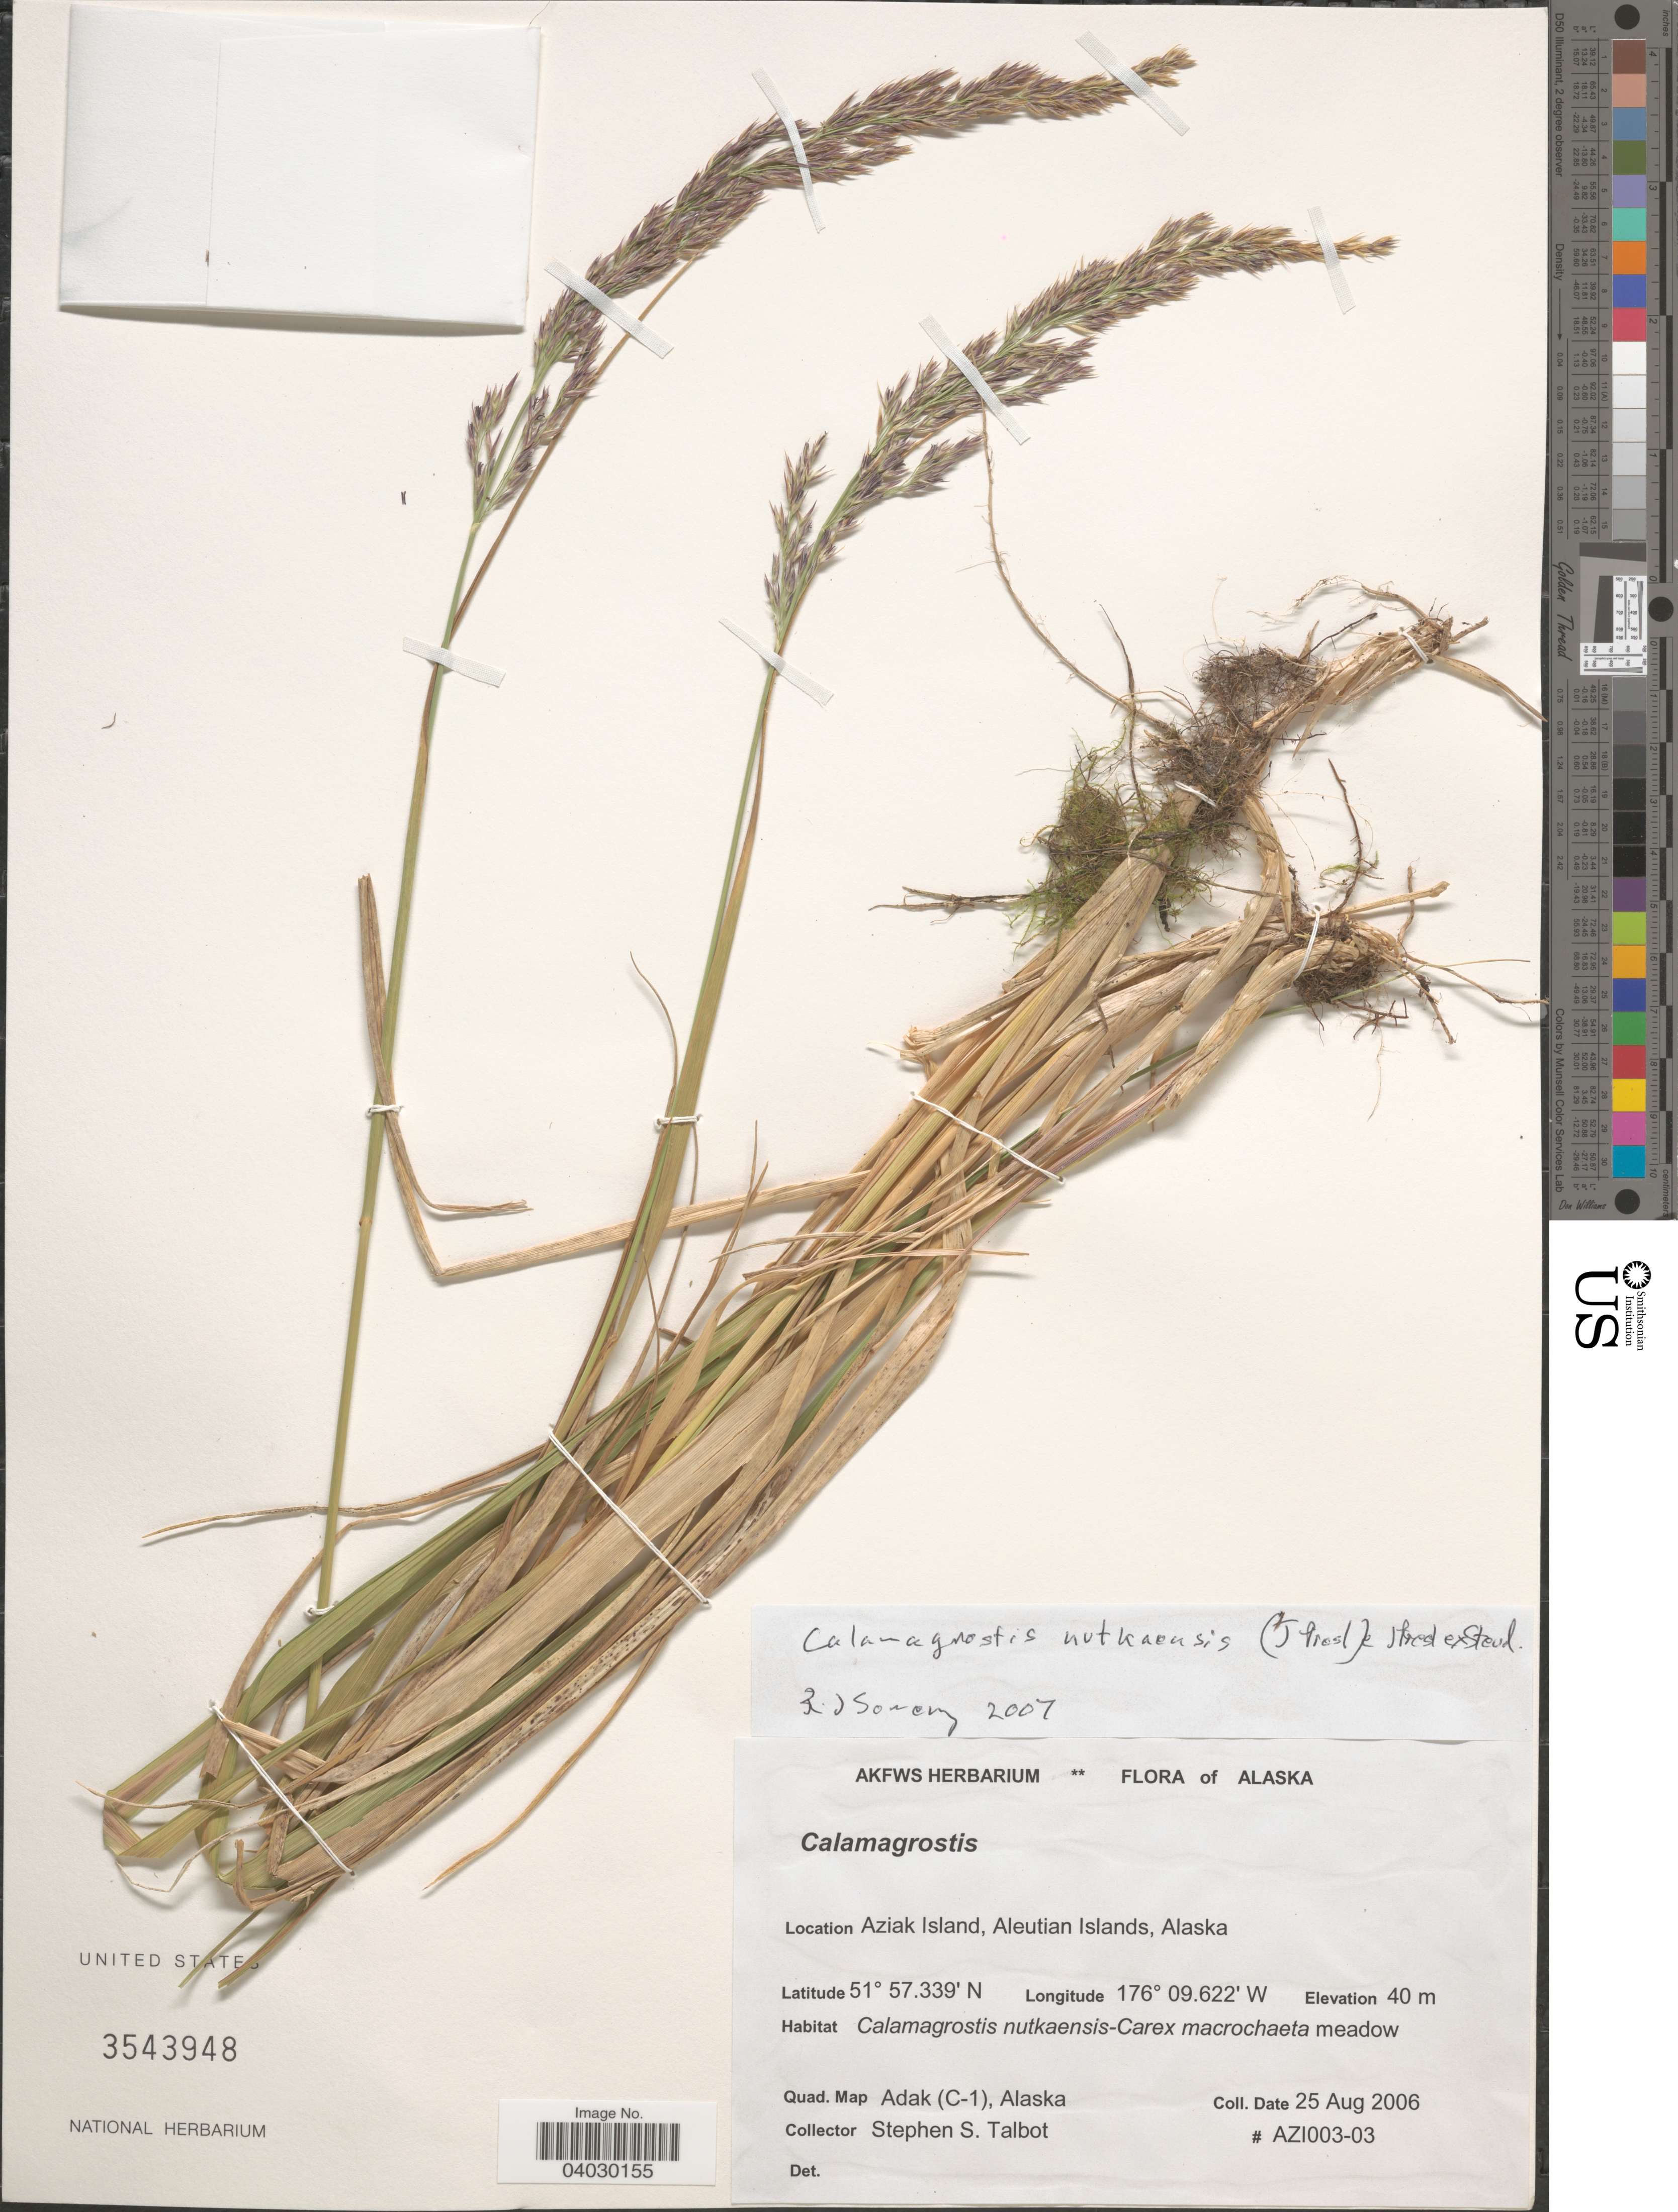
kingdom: Plantae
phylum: Tracheophyta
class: Liliopsida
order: Poales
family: Poaceae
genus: Calamagrostis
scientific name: Calamagrostis nutkaensis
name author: (J. Presl) Steud.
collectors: S. S. Talbot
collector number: AZI003-03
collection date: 2006-08-25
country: United States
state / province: Alaska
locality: Aziak Island, Aleutian Islands. Quad. Map Adak (C-1).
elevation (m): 40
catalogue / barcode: US 3543948